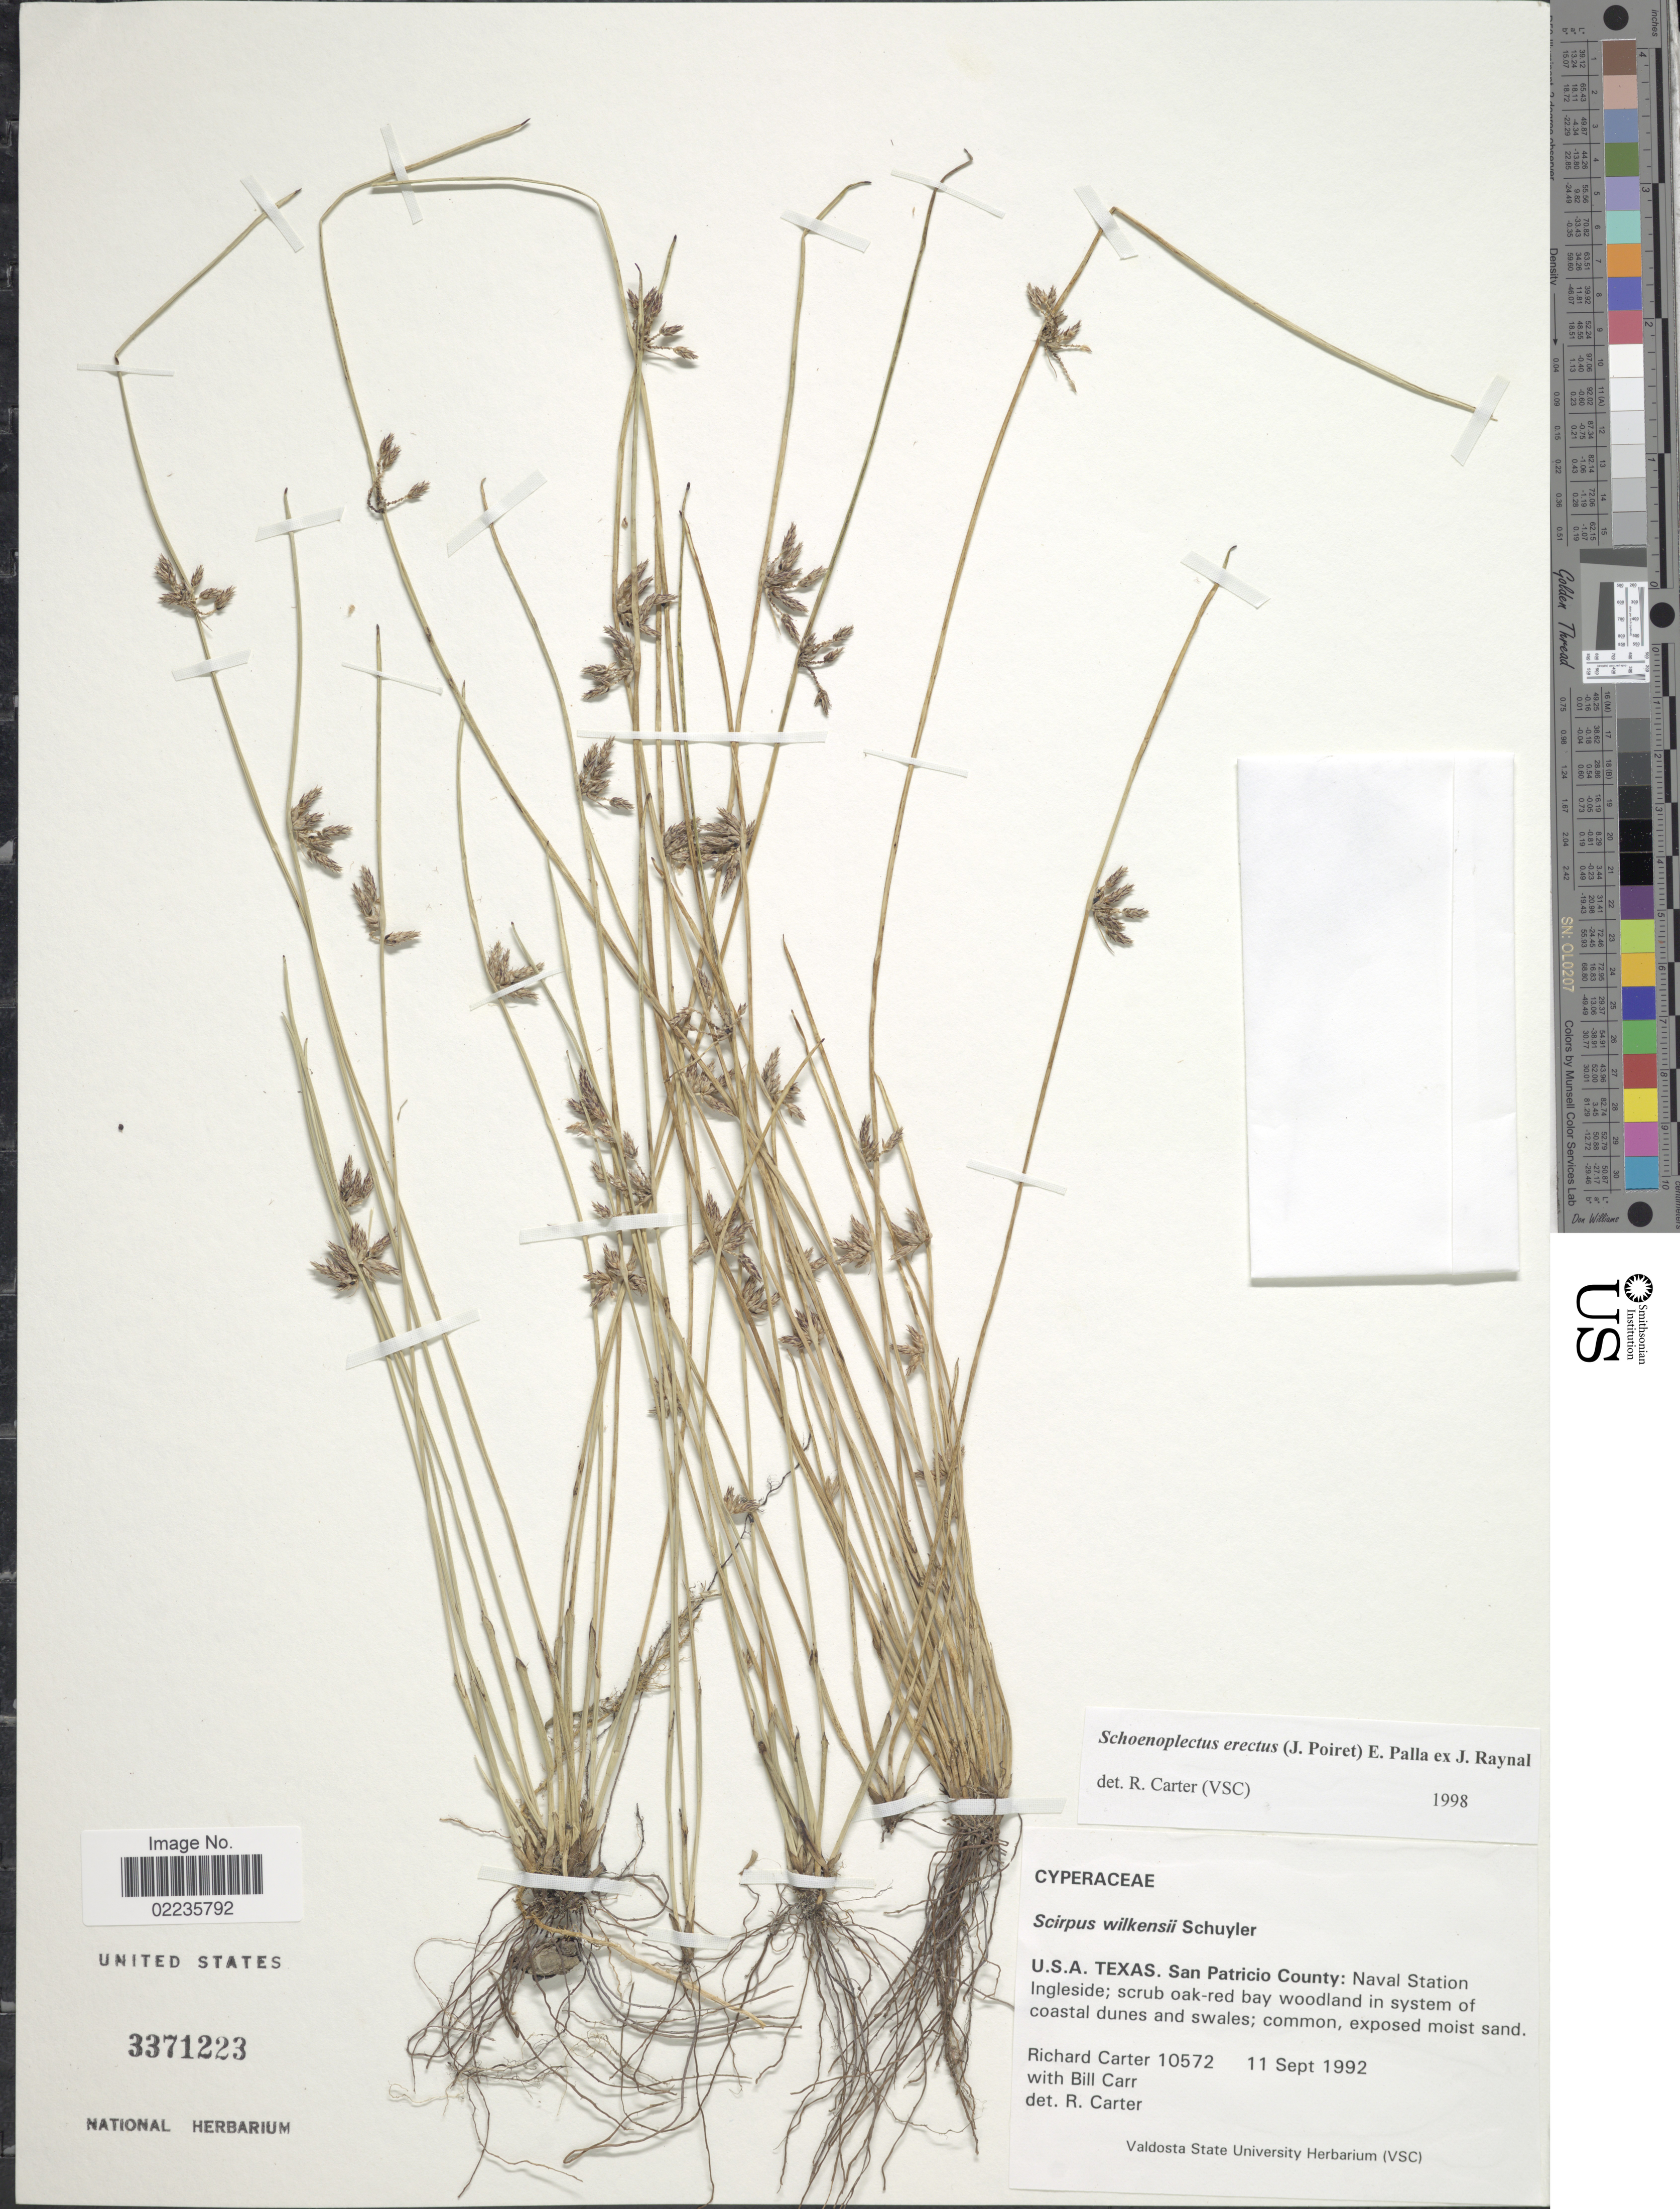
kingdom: Plantae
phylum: Tracheophyta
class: Liliopsida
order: Poales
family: Cyperaceae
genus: Schoenoplectus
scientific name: Schoenoplectus erectus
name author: (Poir.) Palla ex J. Raynal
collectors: R. Carter & B. Carr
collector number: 10572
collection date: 1992-09-11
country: United States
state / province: Texas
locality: U.S.A.. San Patricio County: Naval Station Ingleside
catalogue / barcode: US 3371223